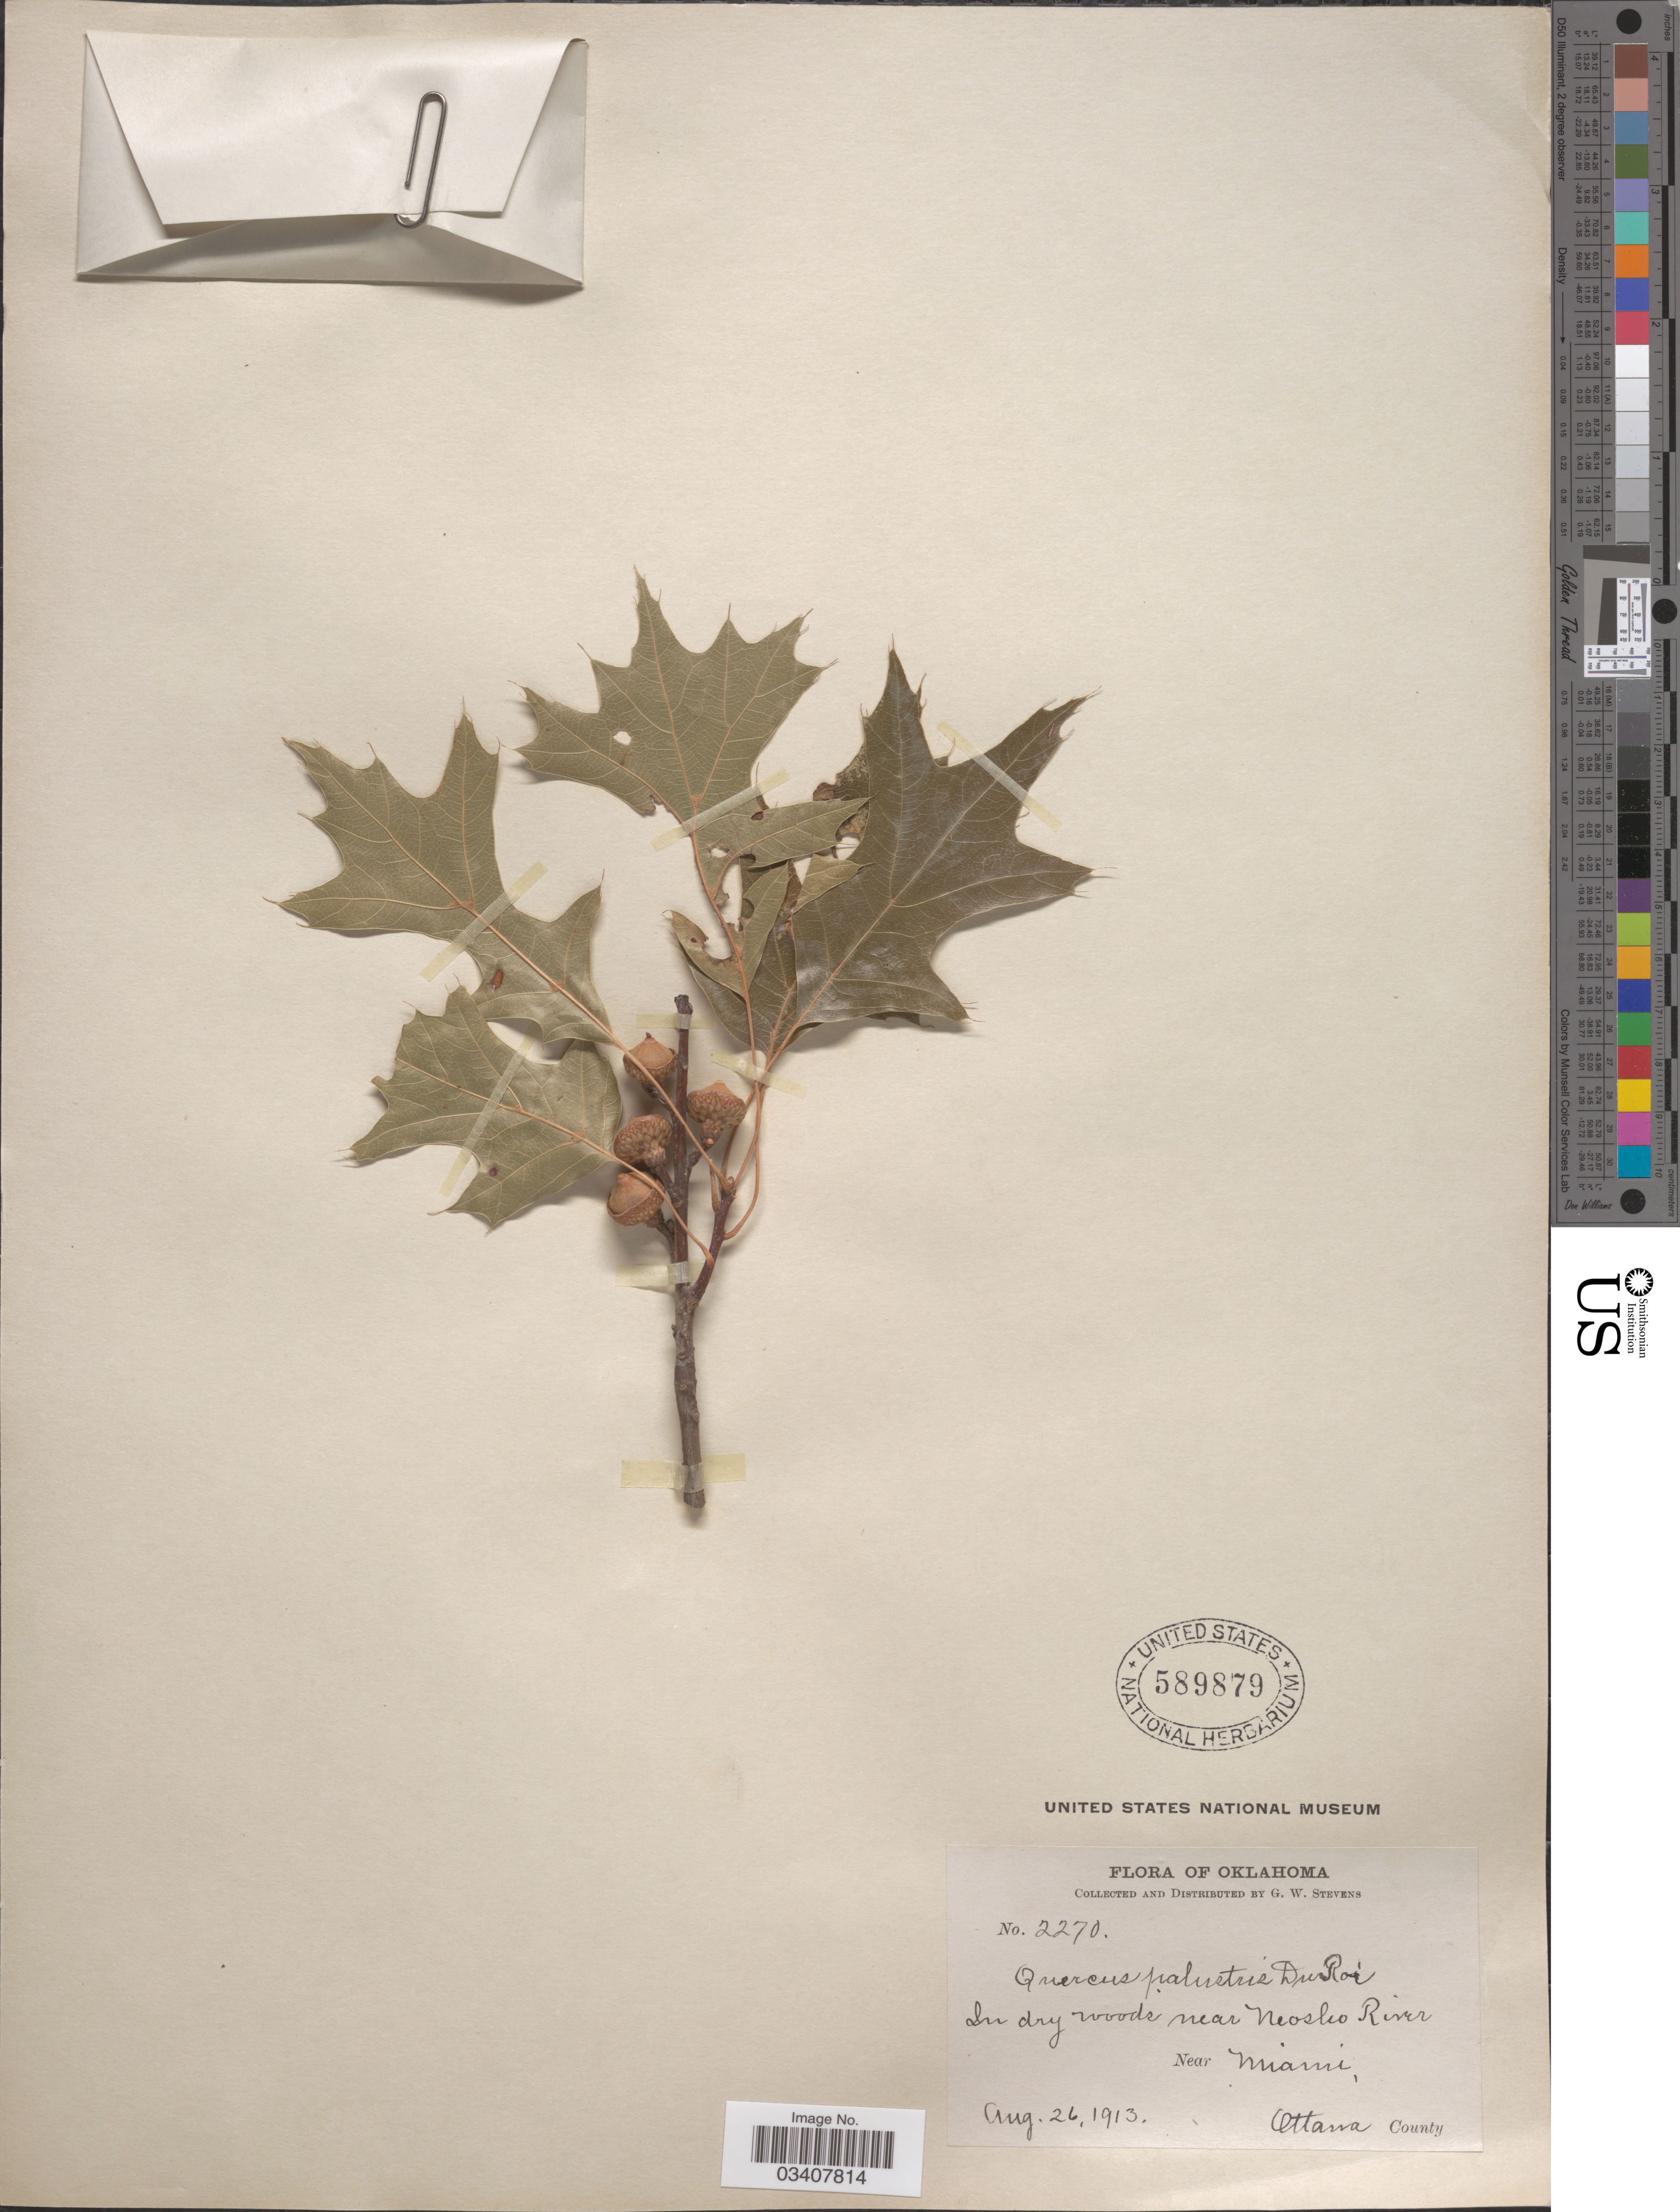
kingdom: Plantae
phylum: Tracheophyta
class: Magnoliopsida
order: Fagales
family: Fagaceae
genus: Quercus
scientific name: Quercus palustris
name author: Münchh.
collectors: G. W. Stevens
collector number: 2270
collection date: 1913-08-26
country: United States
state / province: Oklahoma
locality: In dry woods near Neosko River. Near Miami. Ottawa County.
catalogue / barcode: US 589879